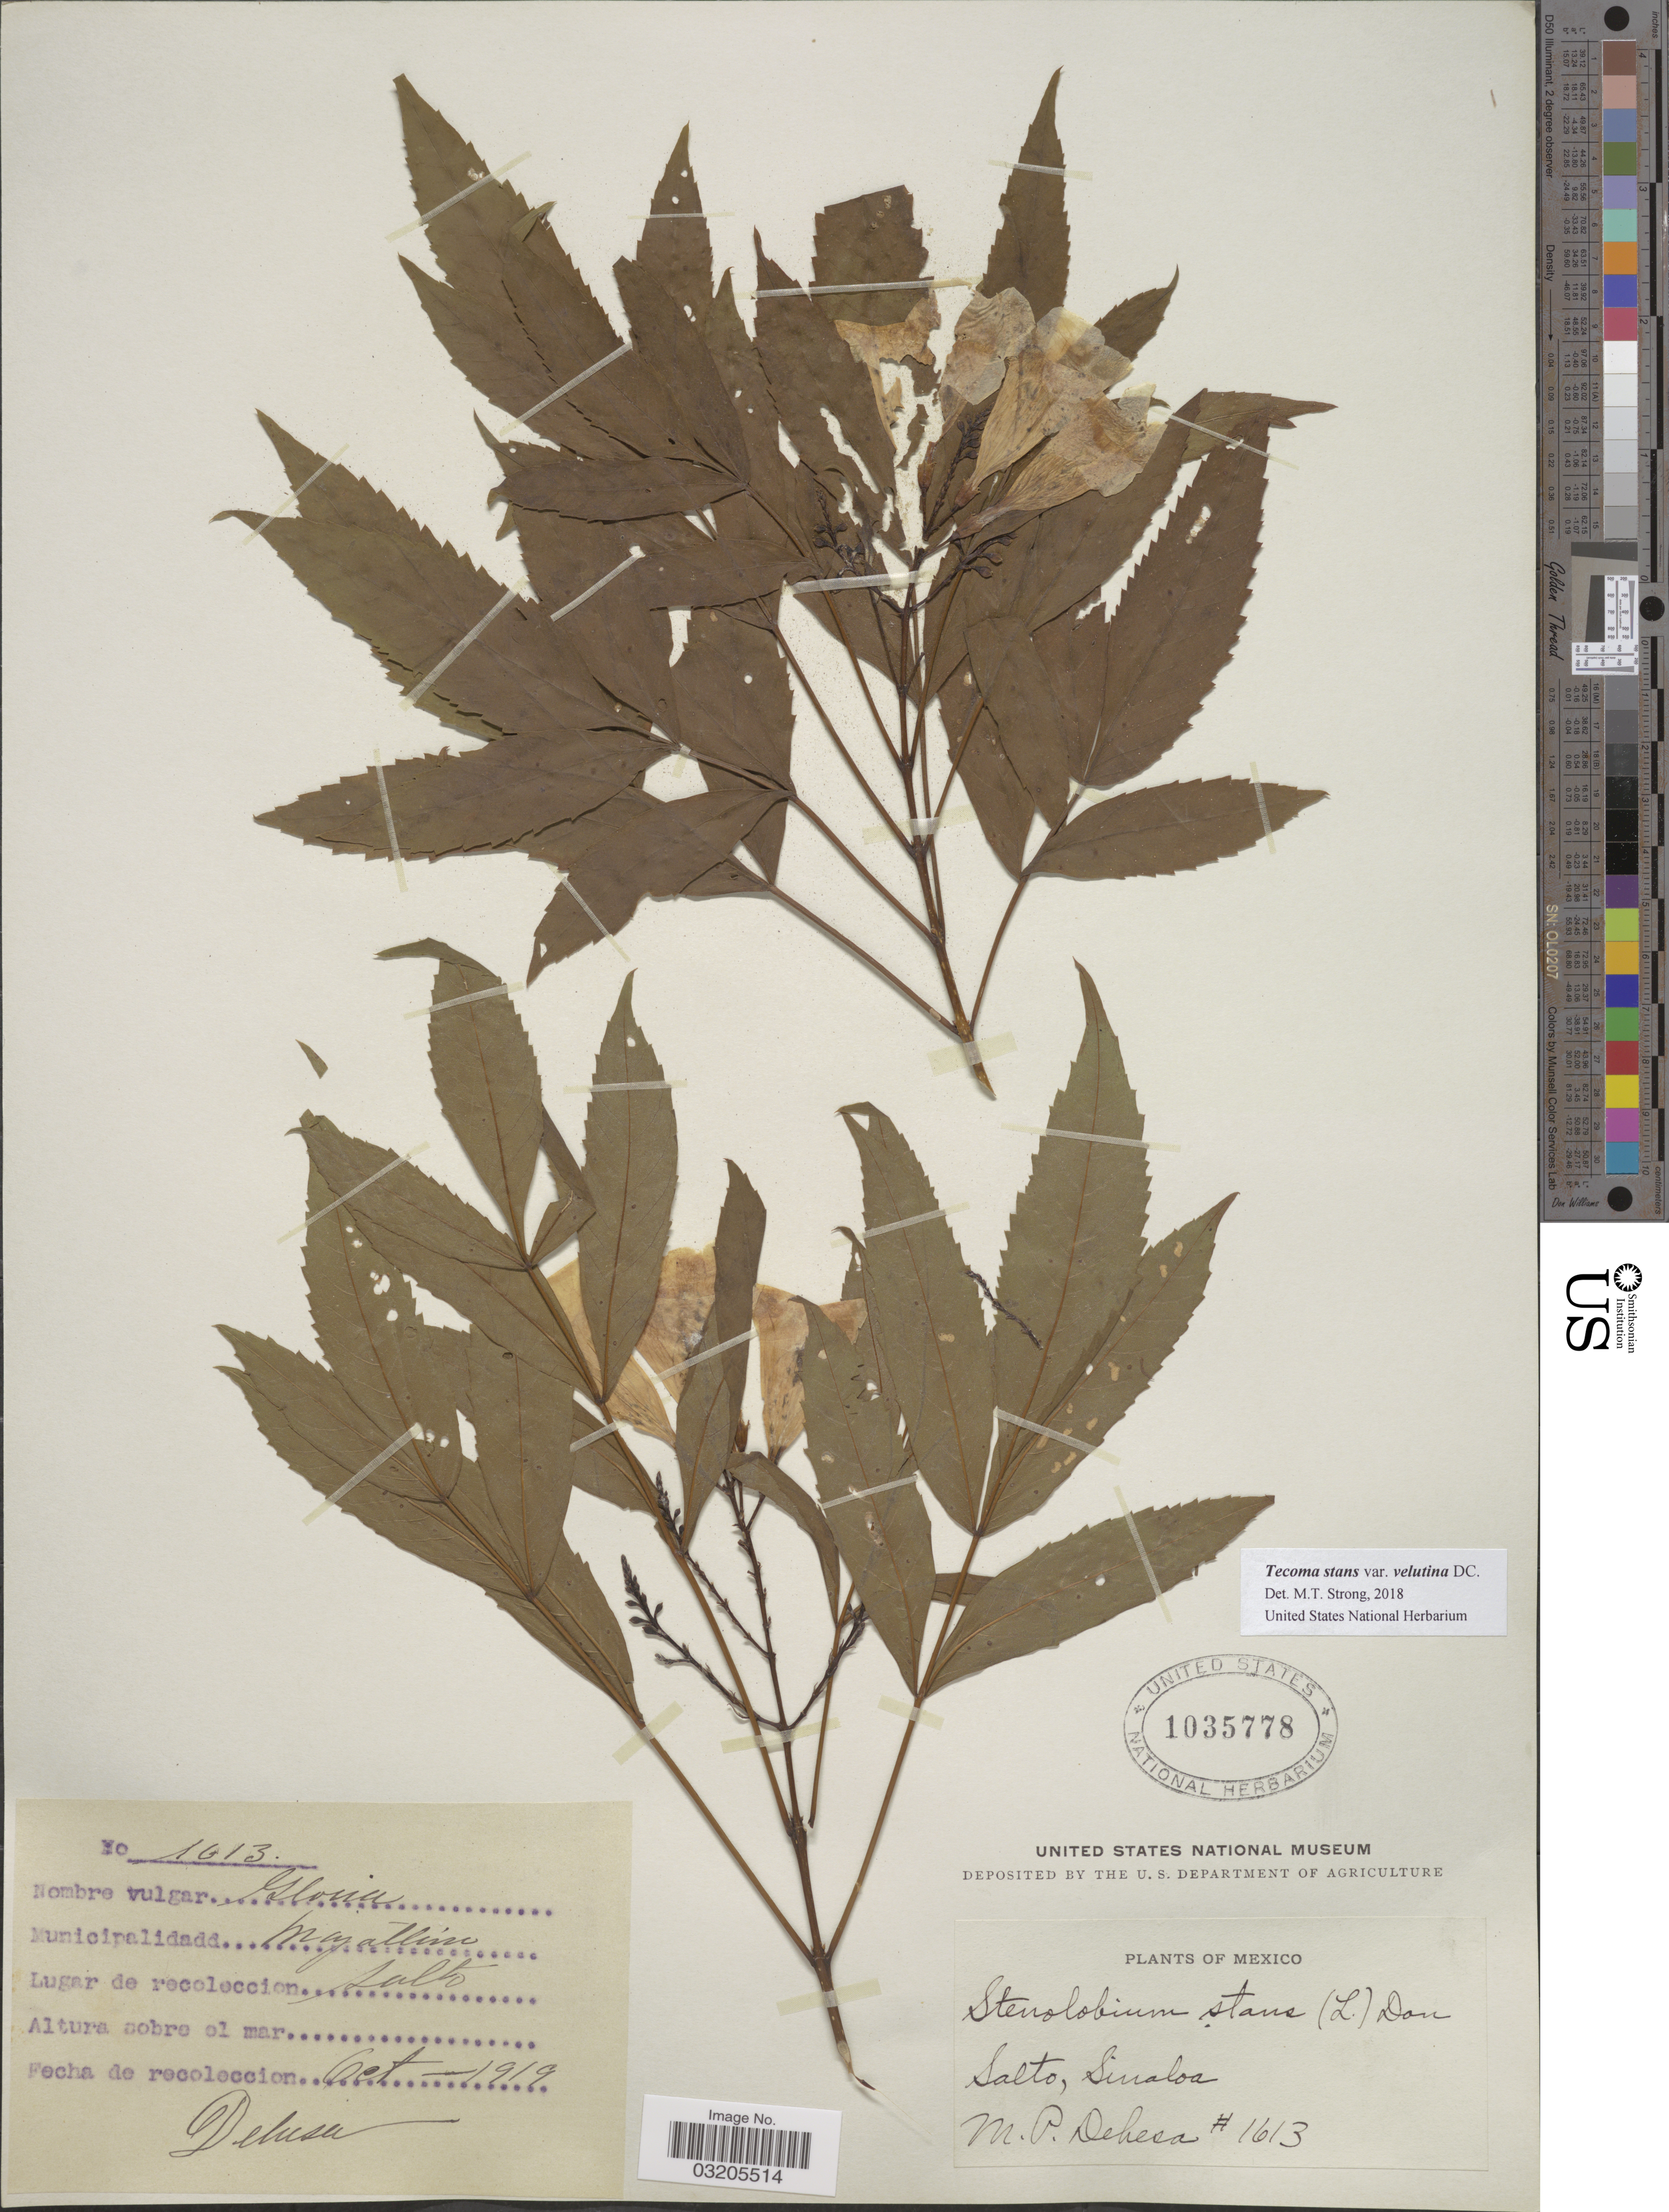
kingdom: Plantae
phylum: Tracheophyta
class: Magnoliopsida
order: Lamiales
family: Bignoniaceae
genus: Tecoma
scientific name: Tecoma stans var. velutina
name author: DC.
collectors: M. Dehesa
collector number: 1613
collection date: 1919-10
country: Mexico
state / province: Sinaloa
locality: Municipalidadd Mazatlan. Salto.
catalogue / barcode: US 1035778